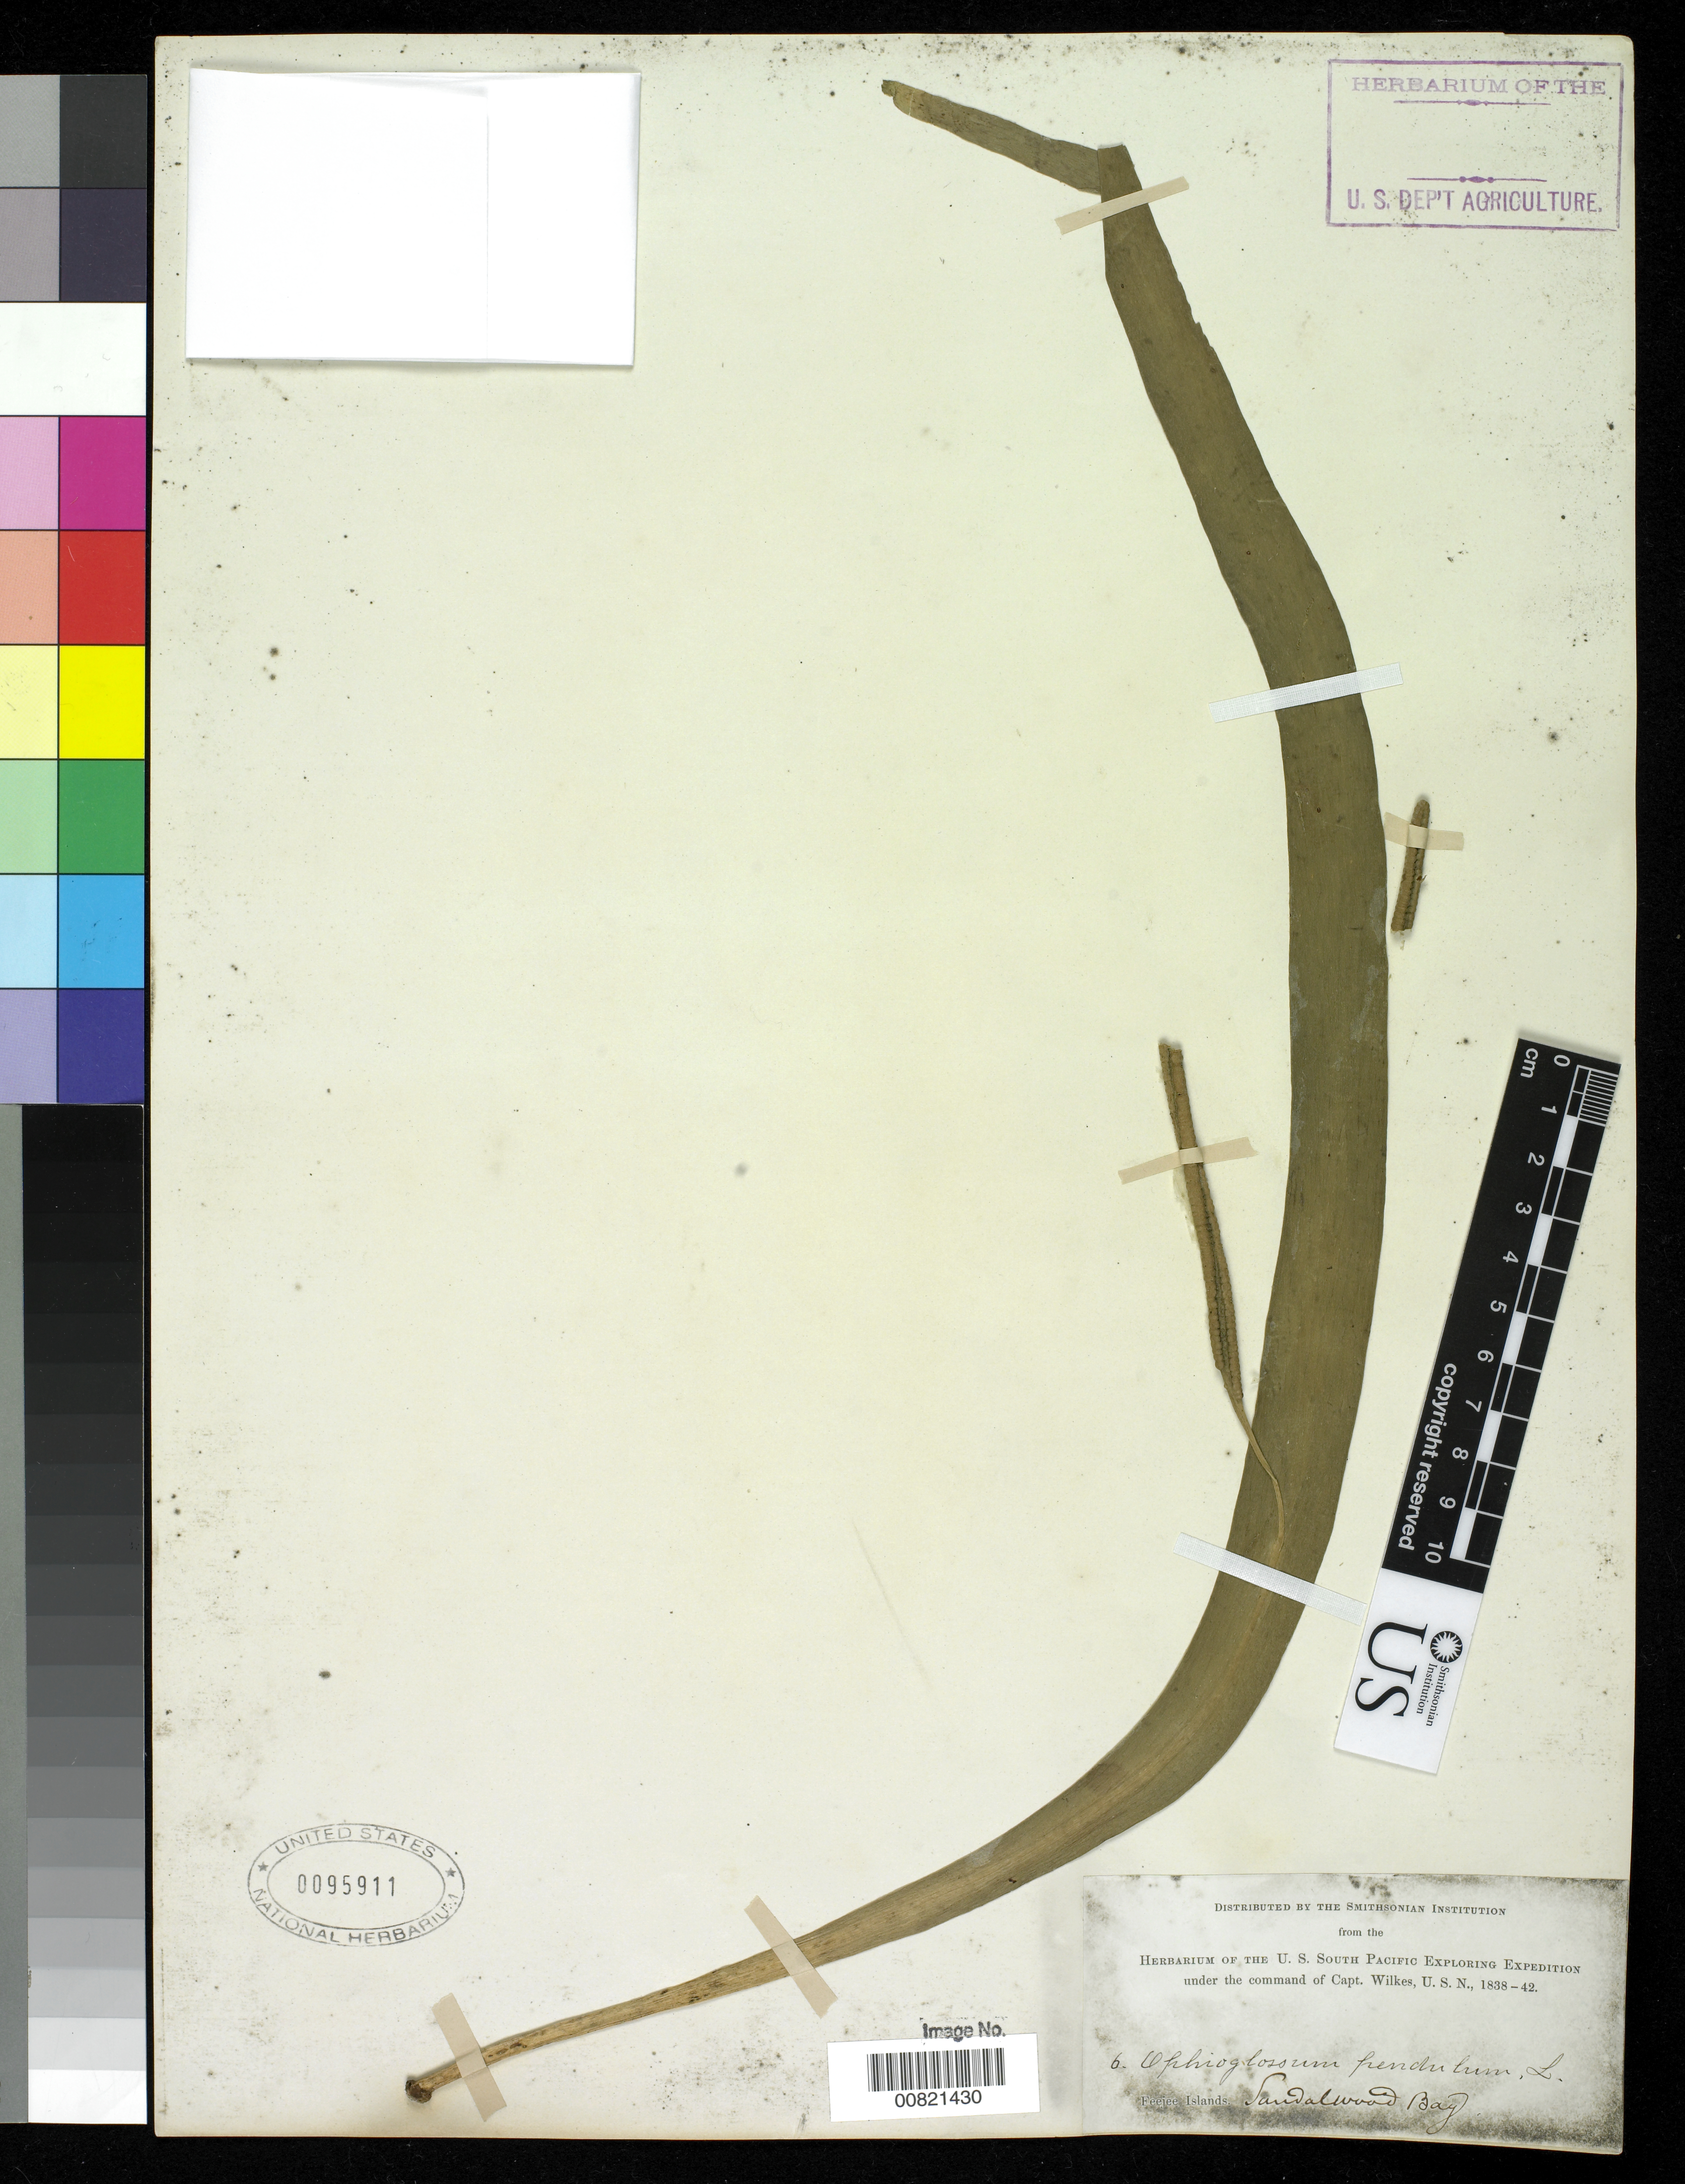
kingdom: Plantae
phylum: Tracheophyta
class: Polypodiopsida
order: Ophioglossales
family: Ophioglossaceae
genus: Ophioderma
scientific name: Ophioderma pendulum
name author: (L.) C. Presl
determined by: Wagner, W. L., (BOT), Smithsonian Institution - National Museum of Natural History (UNITED STATES)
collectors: Wilkes Explor. Exped.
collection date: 1838/1842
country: Fiji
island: Ovalau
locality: Sandalwood Bay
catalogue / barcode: US 95911